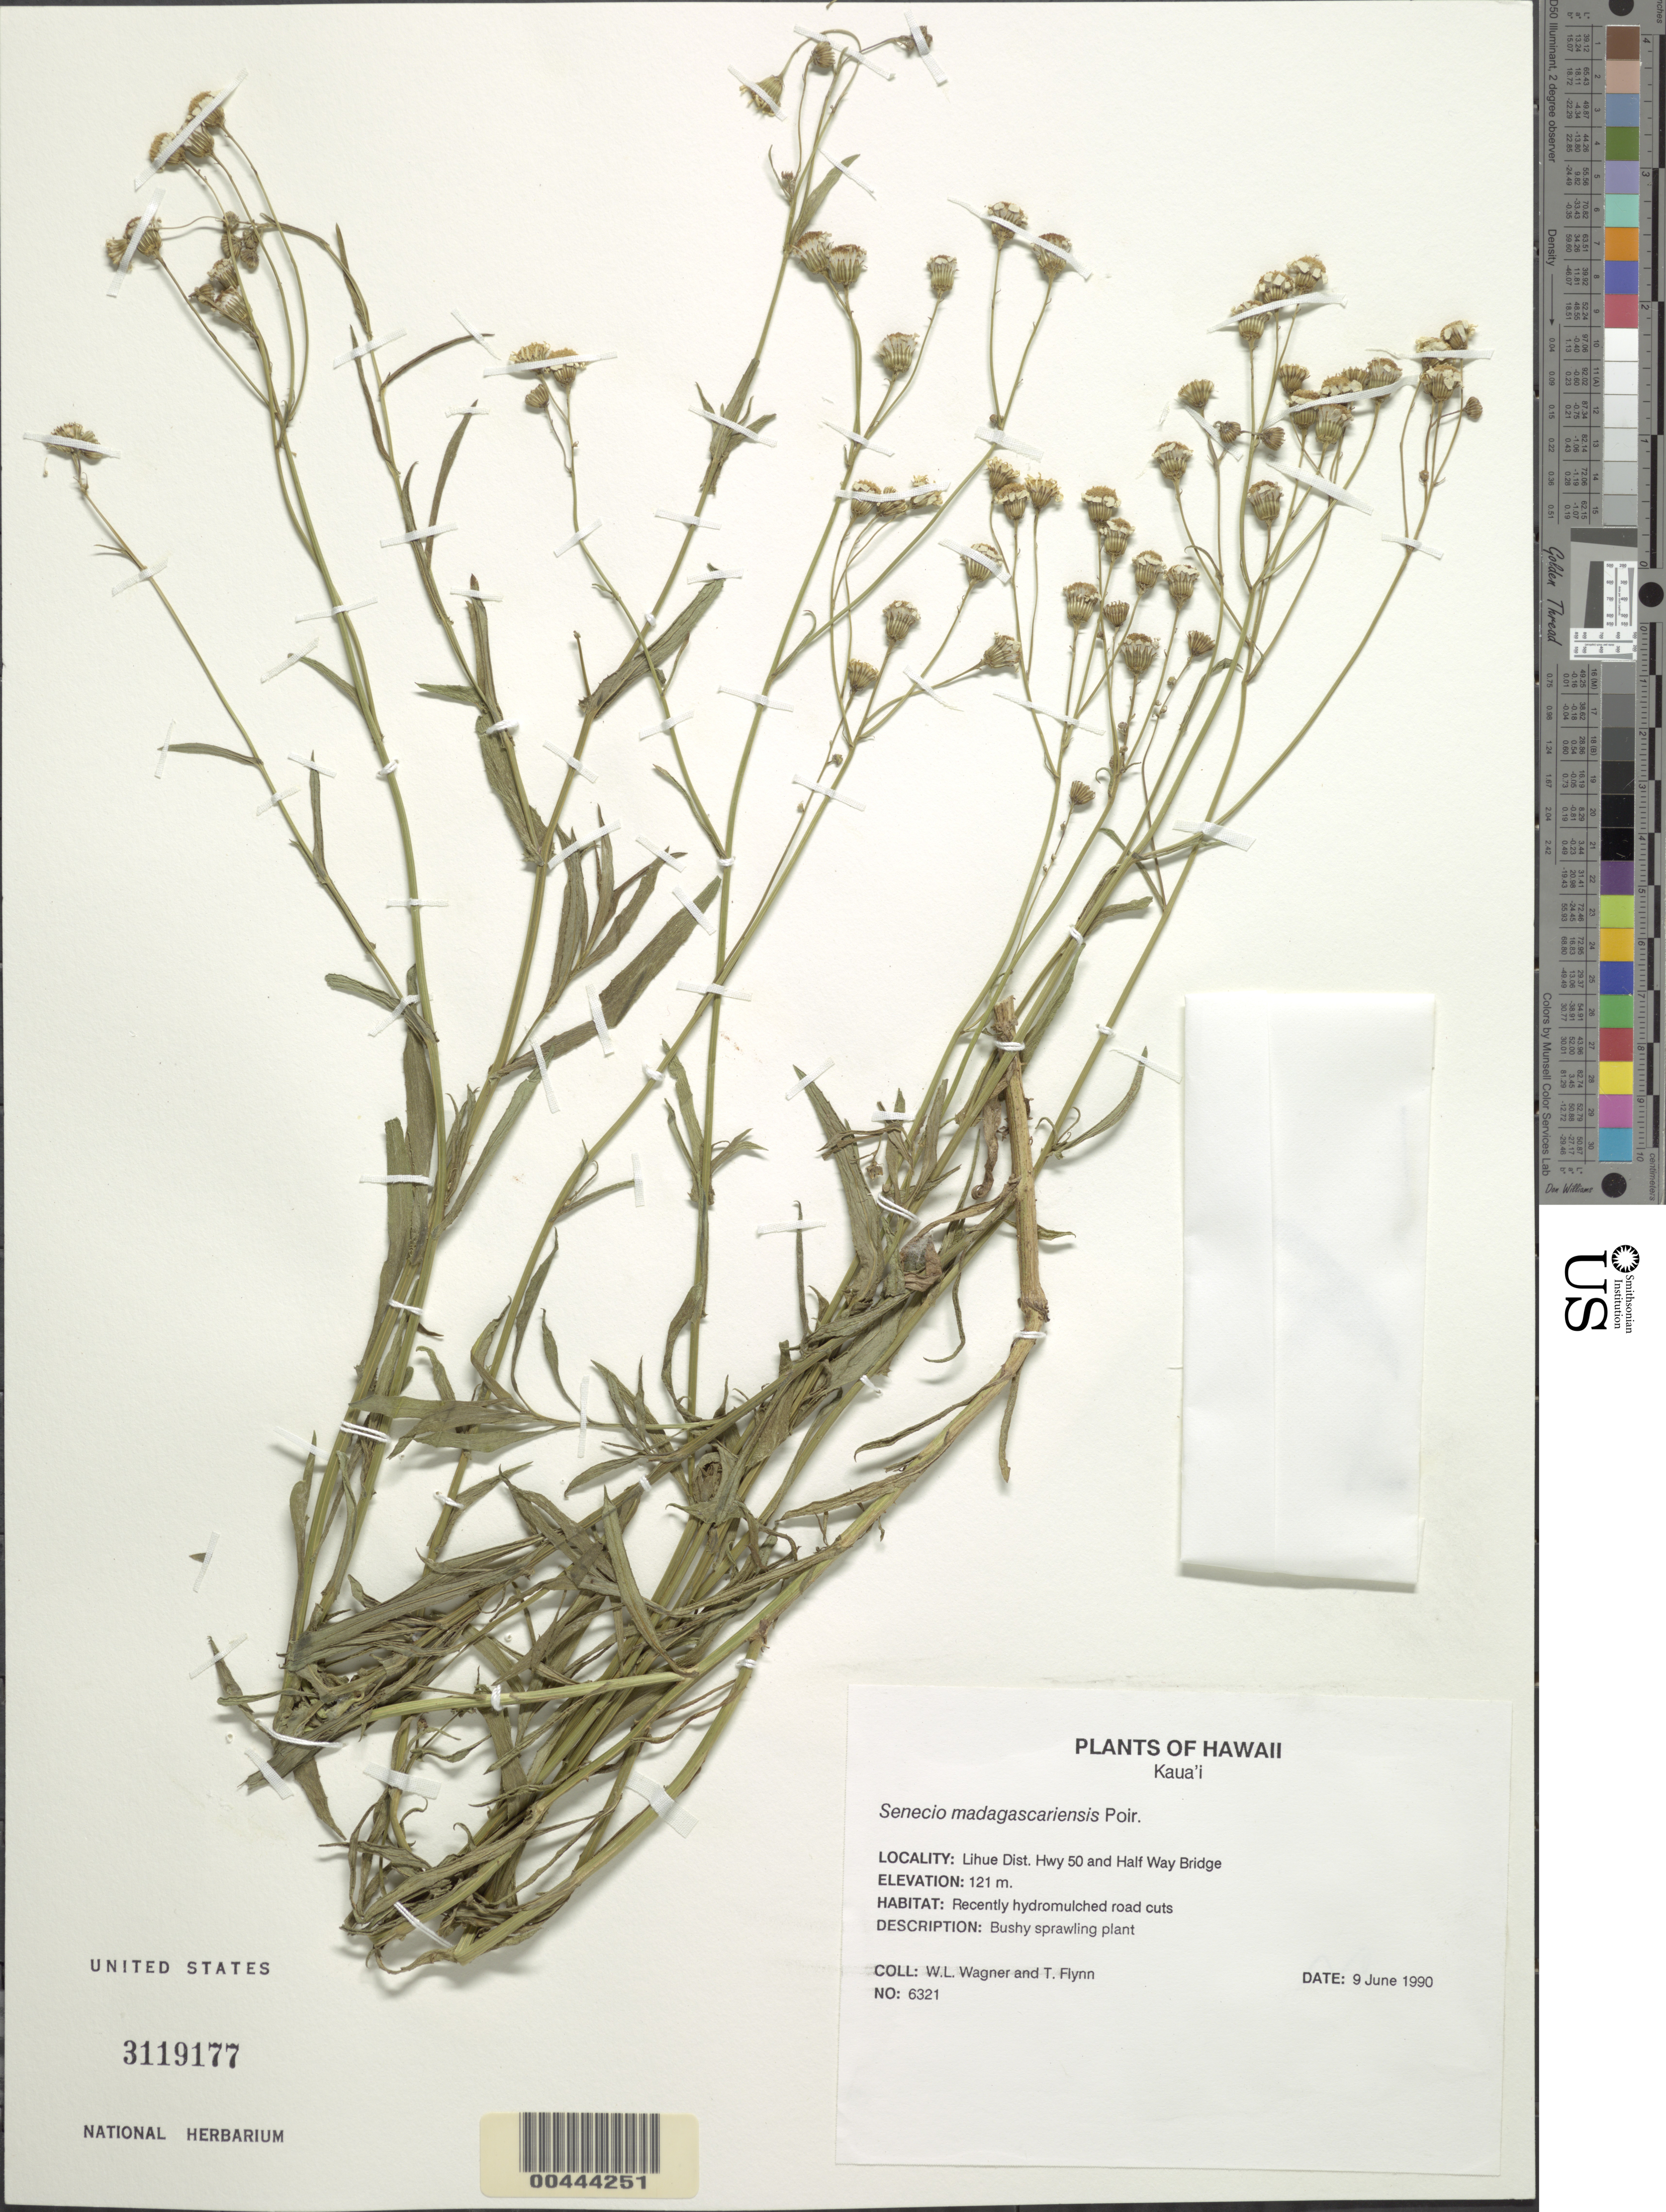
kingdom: Plantae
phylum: Tracheophyta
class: Magnoliopsida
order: Asterales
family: Asteraceae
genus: Senecio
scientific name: Senecio madagascariensis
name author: Poir.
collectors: W. L. Wagner & T. W. Flynn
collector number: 6321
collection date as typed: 9 Jun 1990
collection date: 1990-06-09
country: United States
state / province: Hawaii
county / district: Kauai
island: Kaua'i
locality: Lihue Dist., Highway 50 and Half Way Bridge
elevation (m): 121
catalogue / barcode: US 3119177